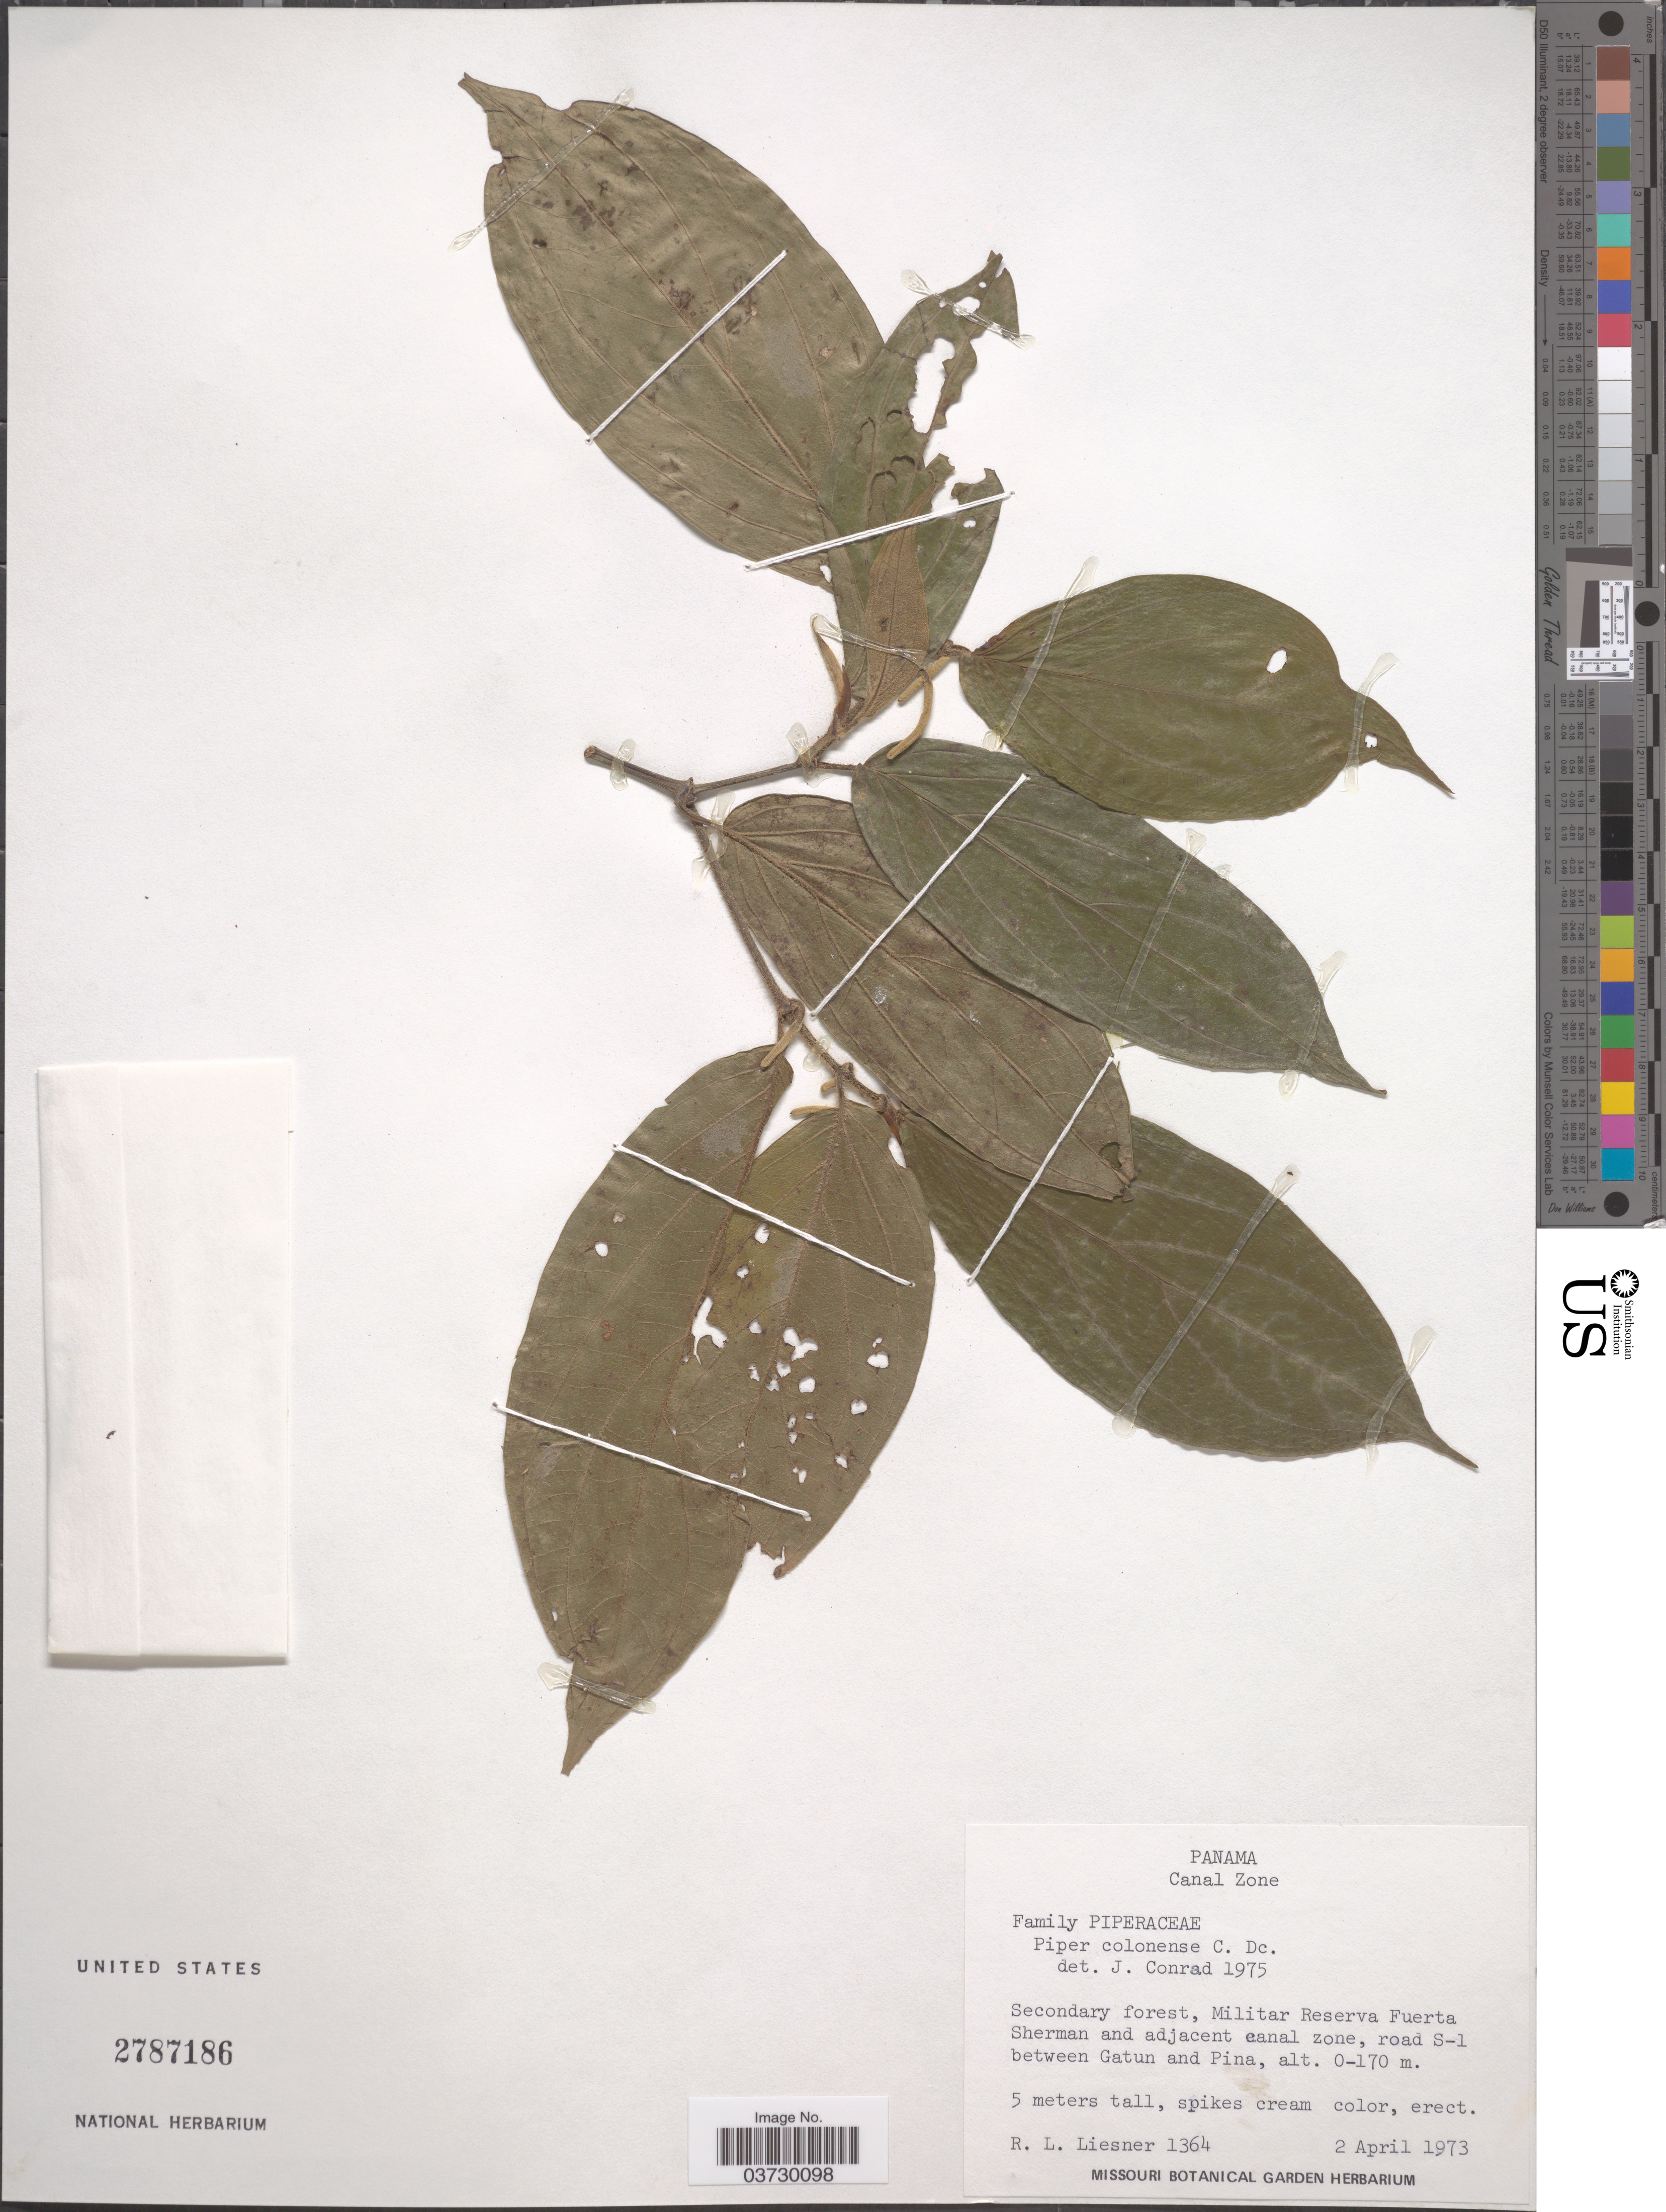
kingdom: Plantae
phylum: Tracheophyta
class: Magnoliopsida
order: Piperales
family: Piperaceae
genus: Piper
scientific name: Piper colonense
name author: C. DC.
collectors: R. L. Liesner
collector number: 1364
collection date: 1973-04-02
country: Panama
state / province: Colón / Panamá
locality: Canal Zone. Seconary forest, Militar Reserva Fuerta Sherman and adjacent canal zone, road S-1 between Gatun and Pina.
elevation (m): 0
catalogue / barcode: US 2787186